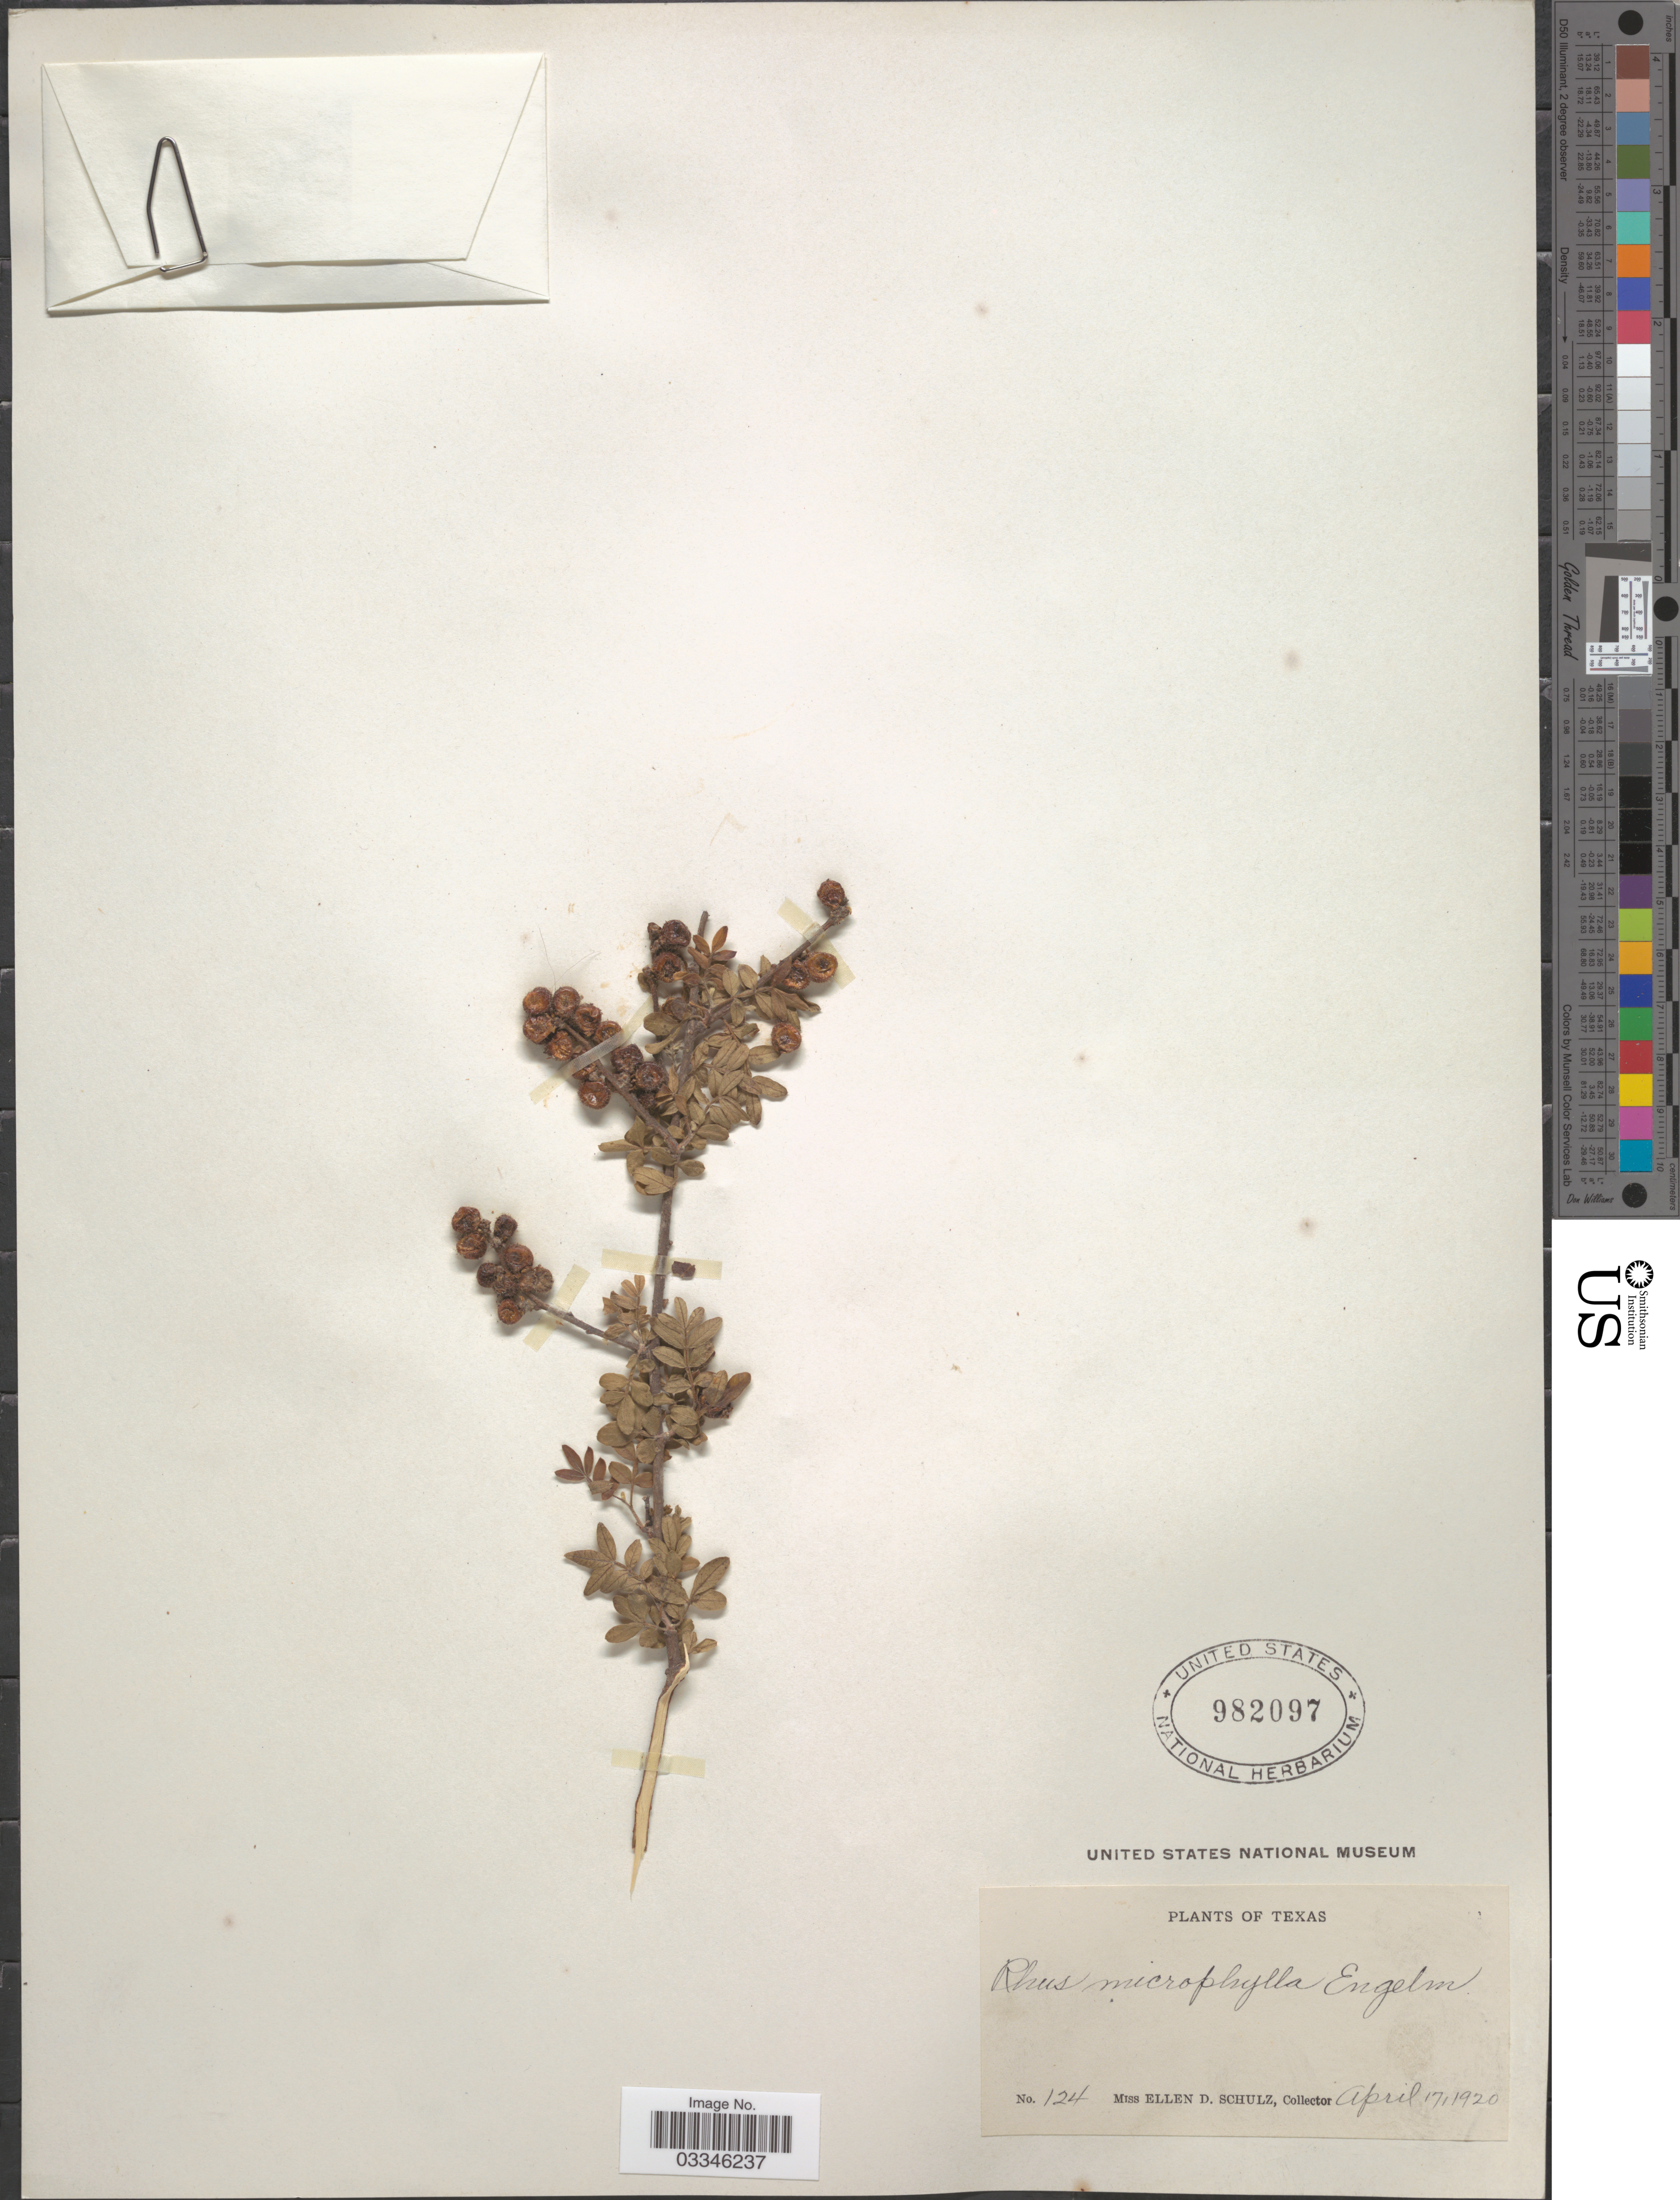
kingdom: Plantae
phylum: Tracheophyta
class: Magnoliopsida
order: Sapindales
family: Anacardiaceae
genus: Rhus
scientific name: Rhus microphylla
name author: Engelm.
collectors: E. D. Schulz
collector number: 124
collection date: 1920-04-17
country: United States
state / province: Texas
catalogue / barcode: US 982097